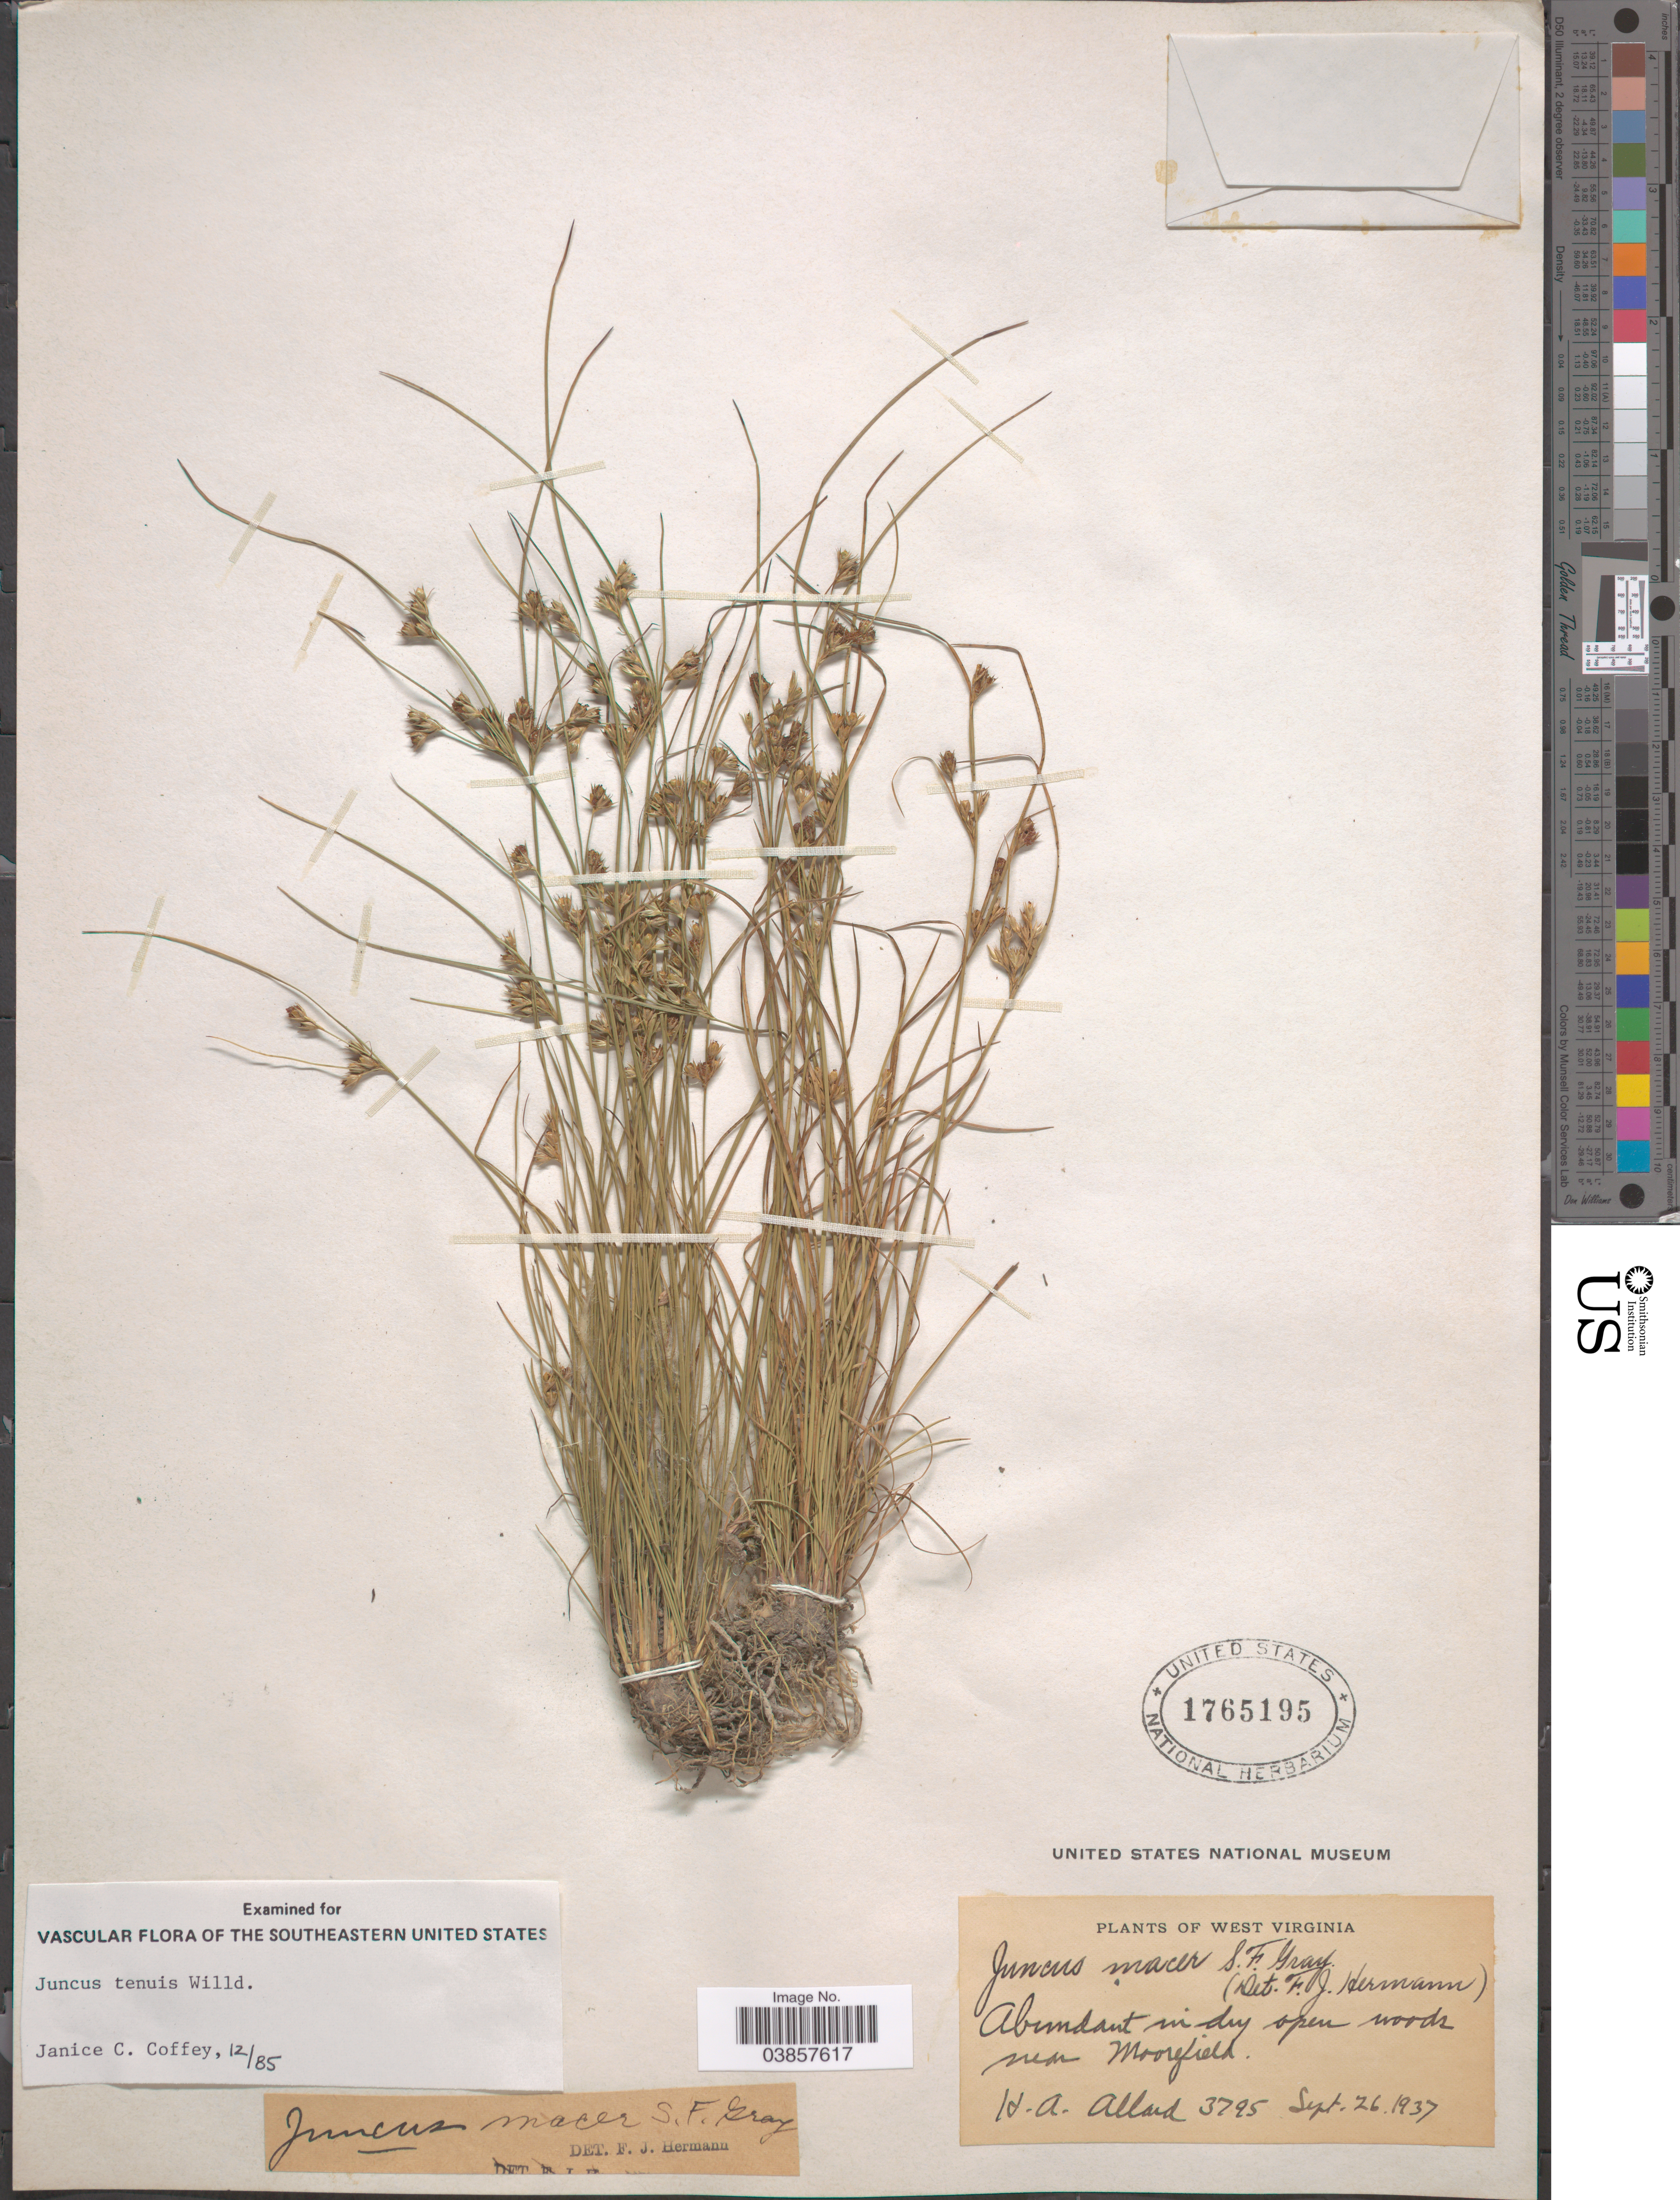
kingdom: Plantae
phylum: Tracheophyta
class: Liliopsida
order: Poales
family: Juncaceae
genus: Juncus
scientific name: Juncus tenuis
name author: Willd.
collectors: H. A. Allard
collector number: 3795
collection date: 1937-09-26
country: United States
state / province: West Virginia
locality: Near Moorefield.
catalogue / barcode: US 1765195